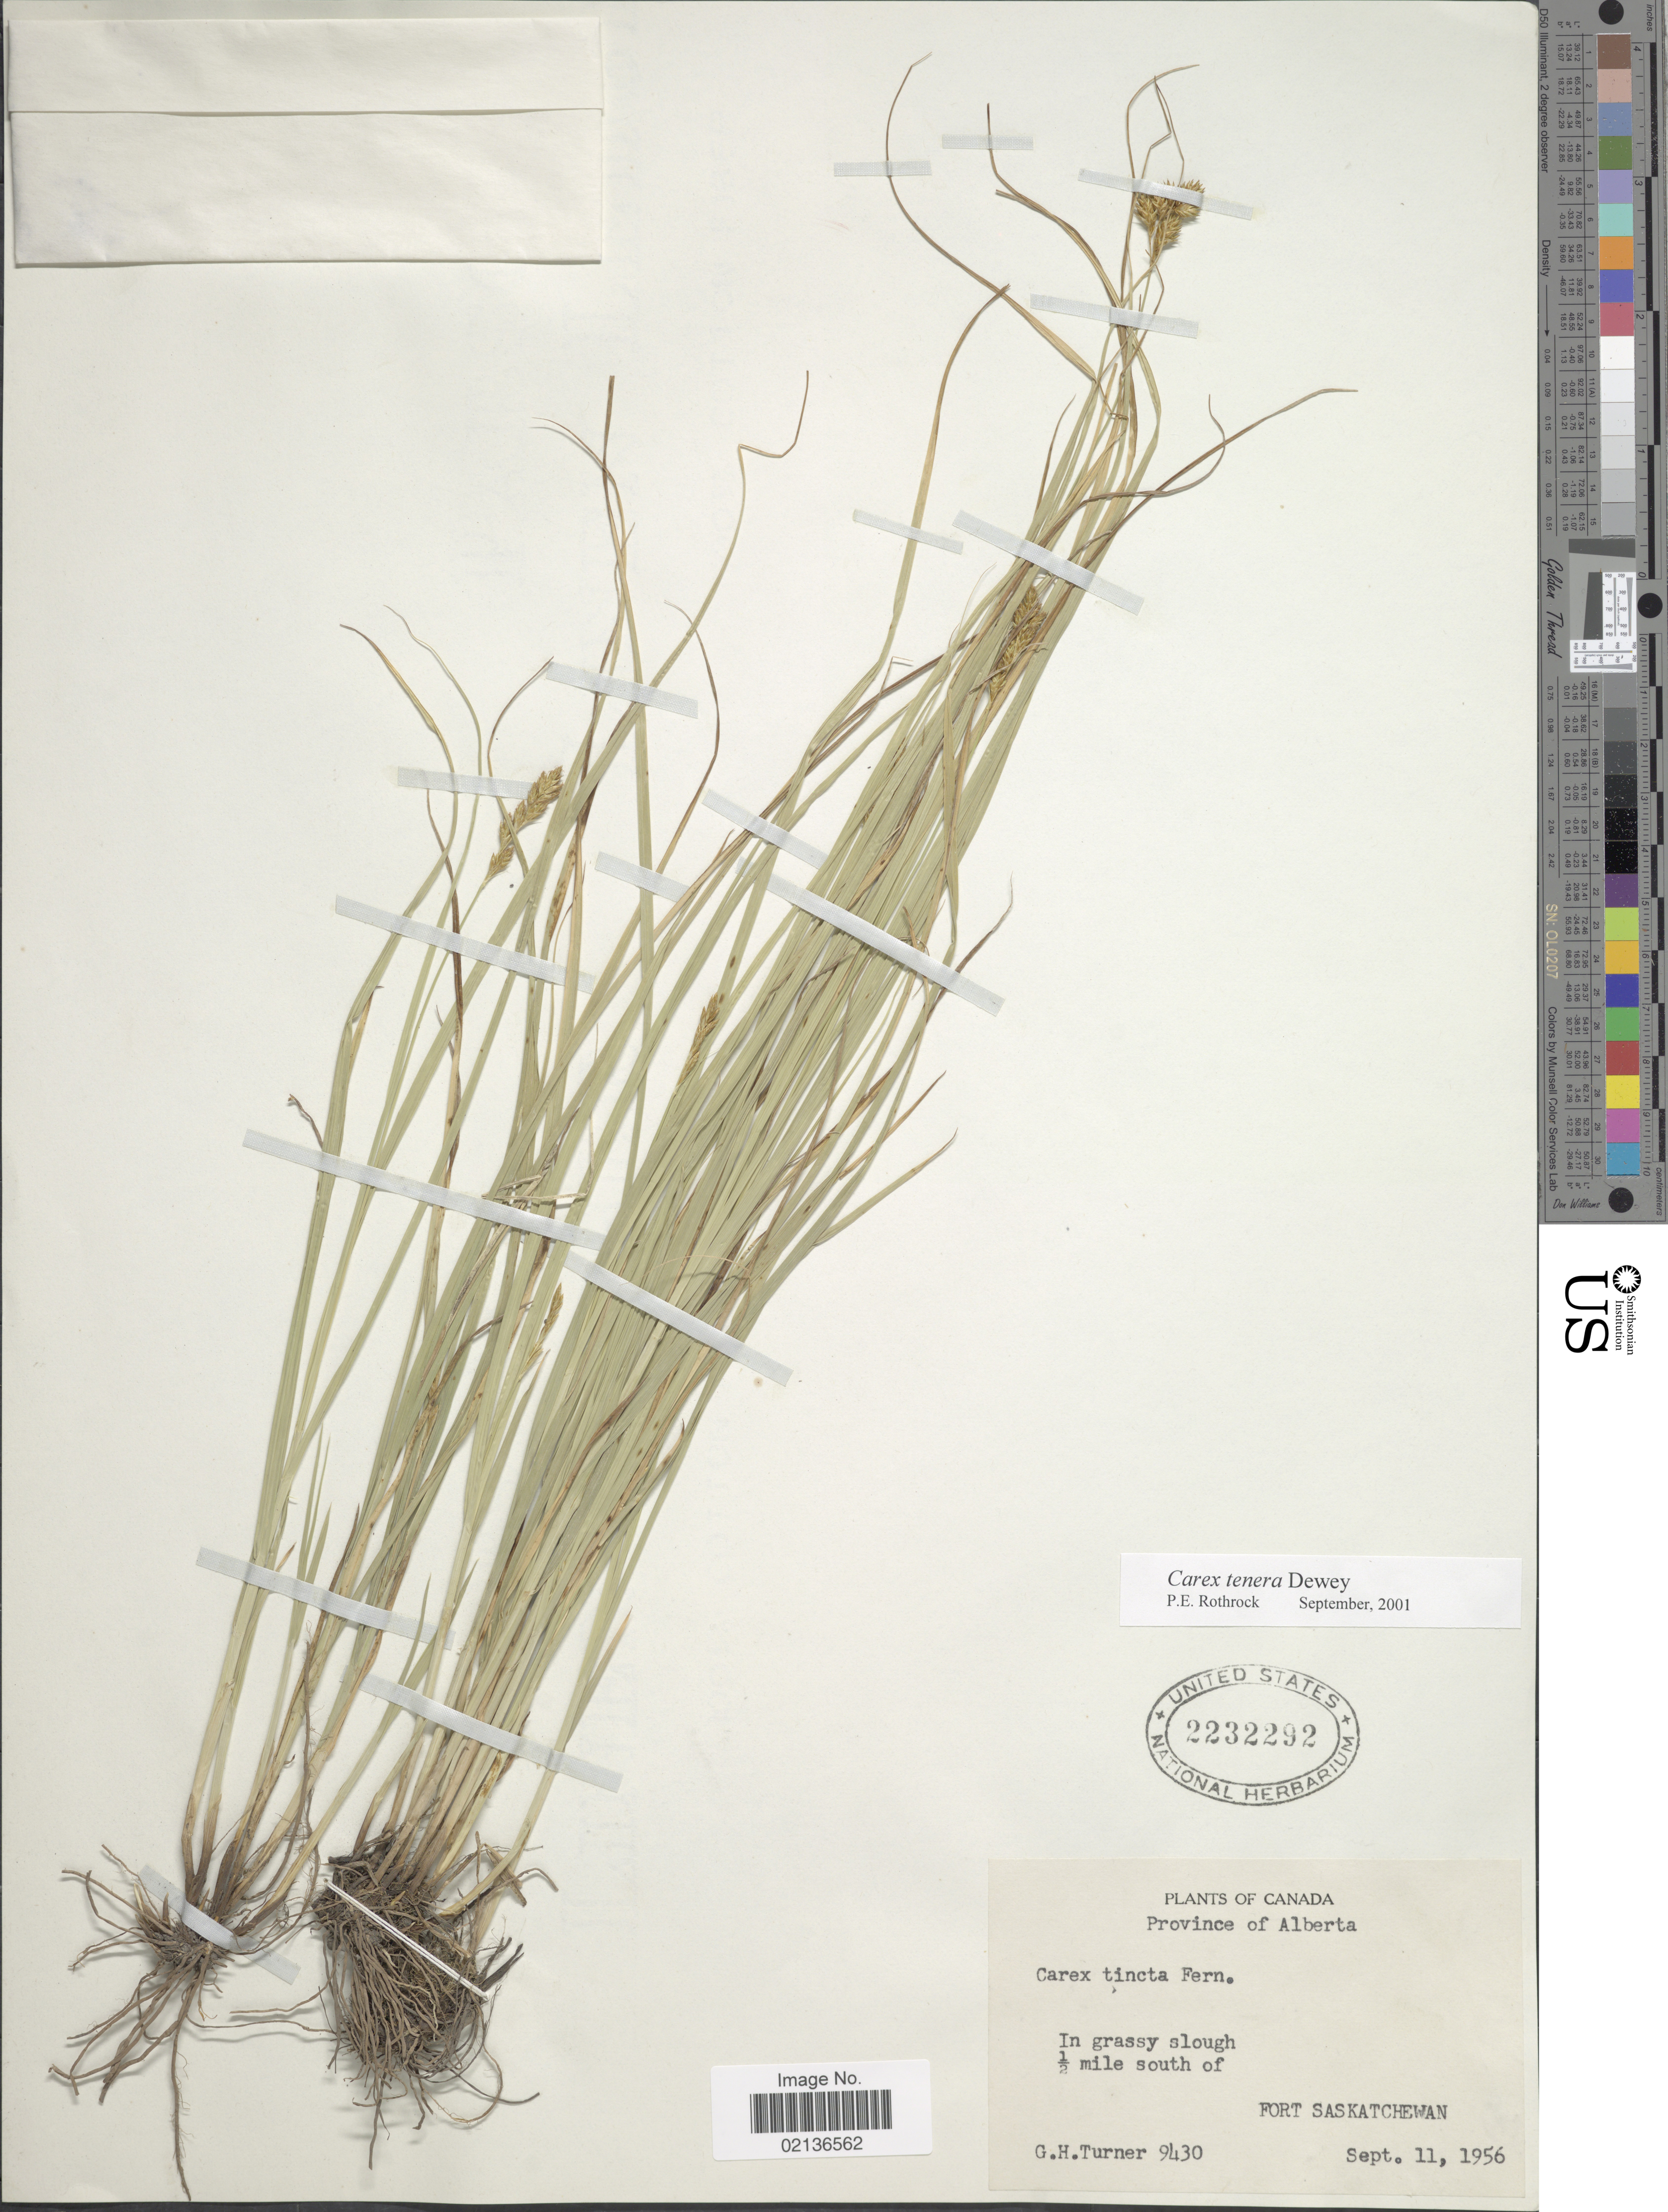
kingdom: Plantae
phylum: Tracheophyta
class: Liliopsida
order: Poales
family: Cyperaceae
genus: Carex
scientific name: Carex tenera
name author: Dewey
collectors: G. H. Turner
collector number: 9430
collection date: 1956-09-11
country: Canada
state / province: Alberta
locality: In grassy slough, ½ mile south of Fort Saskatchewan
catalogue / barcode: US 2232292